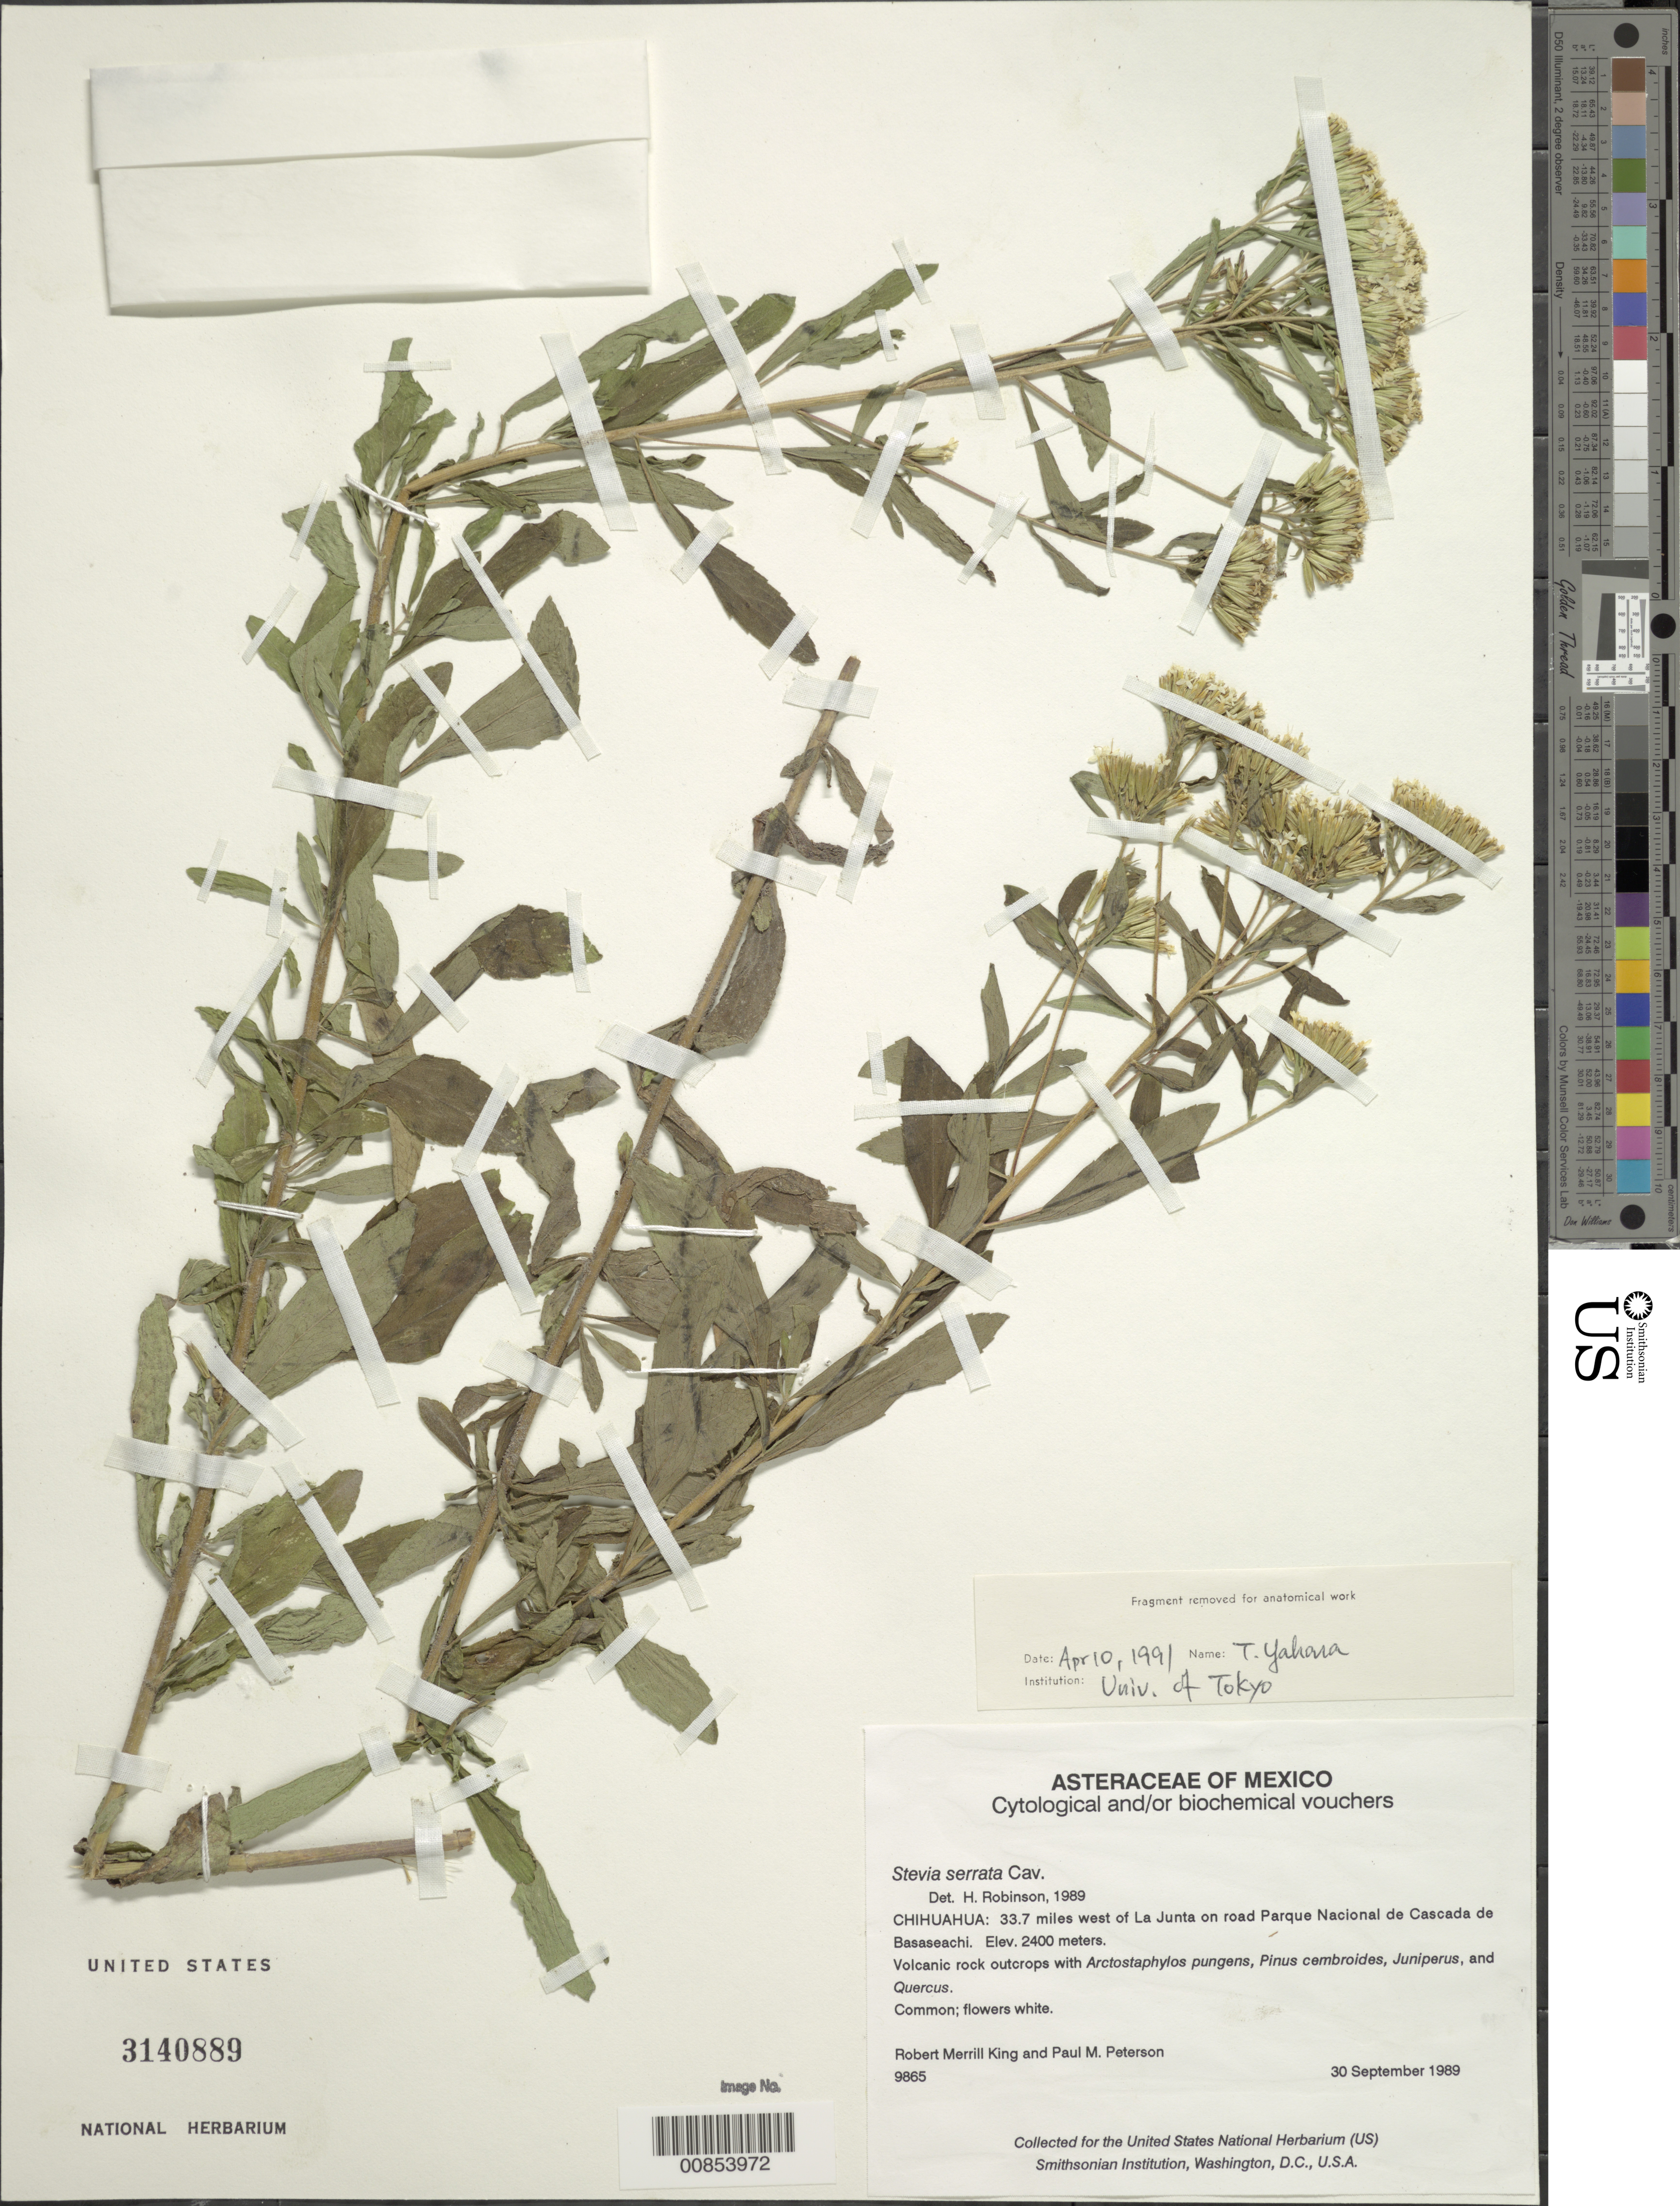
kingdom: Plantae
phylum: Tracheophyta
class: Magnoliopsida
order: Asterales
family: Asteraceae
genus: Stevia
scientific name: Stevia serrata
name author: Cav.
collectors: R. M. King & P. M. Peterson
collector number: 9865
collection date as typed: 30 Sep 1989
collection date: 1989-09-30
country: Mexico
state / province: Chihuahua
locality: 33.7 miles west of La Junta on road to Parque Nacional de Cascada de Basaseachic.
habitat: Volcanic rock outcrops with Arcostaphylos pungens, Pinus cembroides, Juniperus and Quercus.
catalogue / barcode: US 3140889